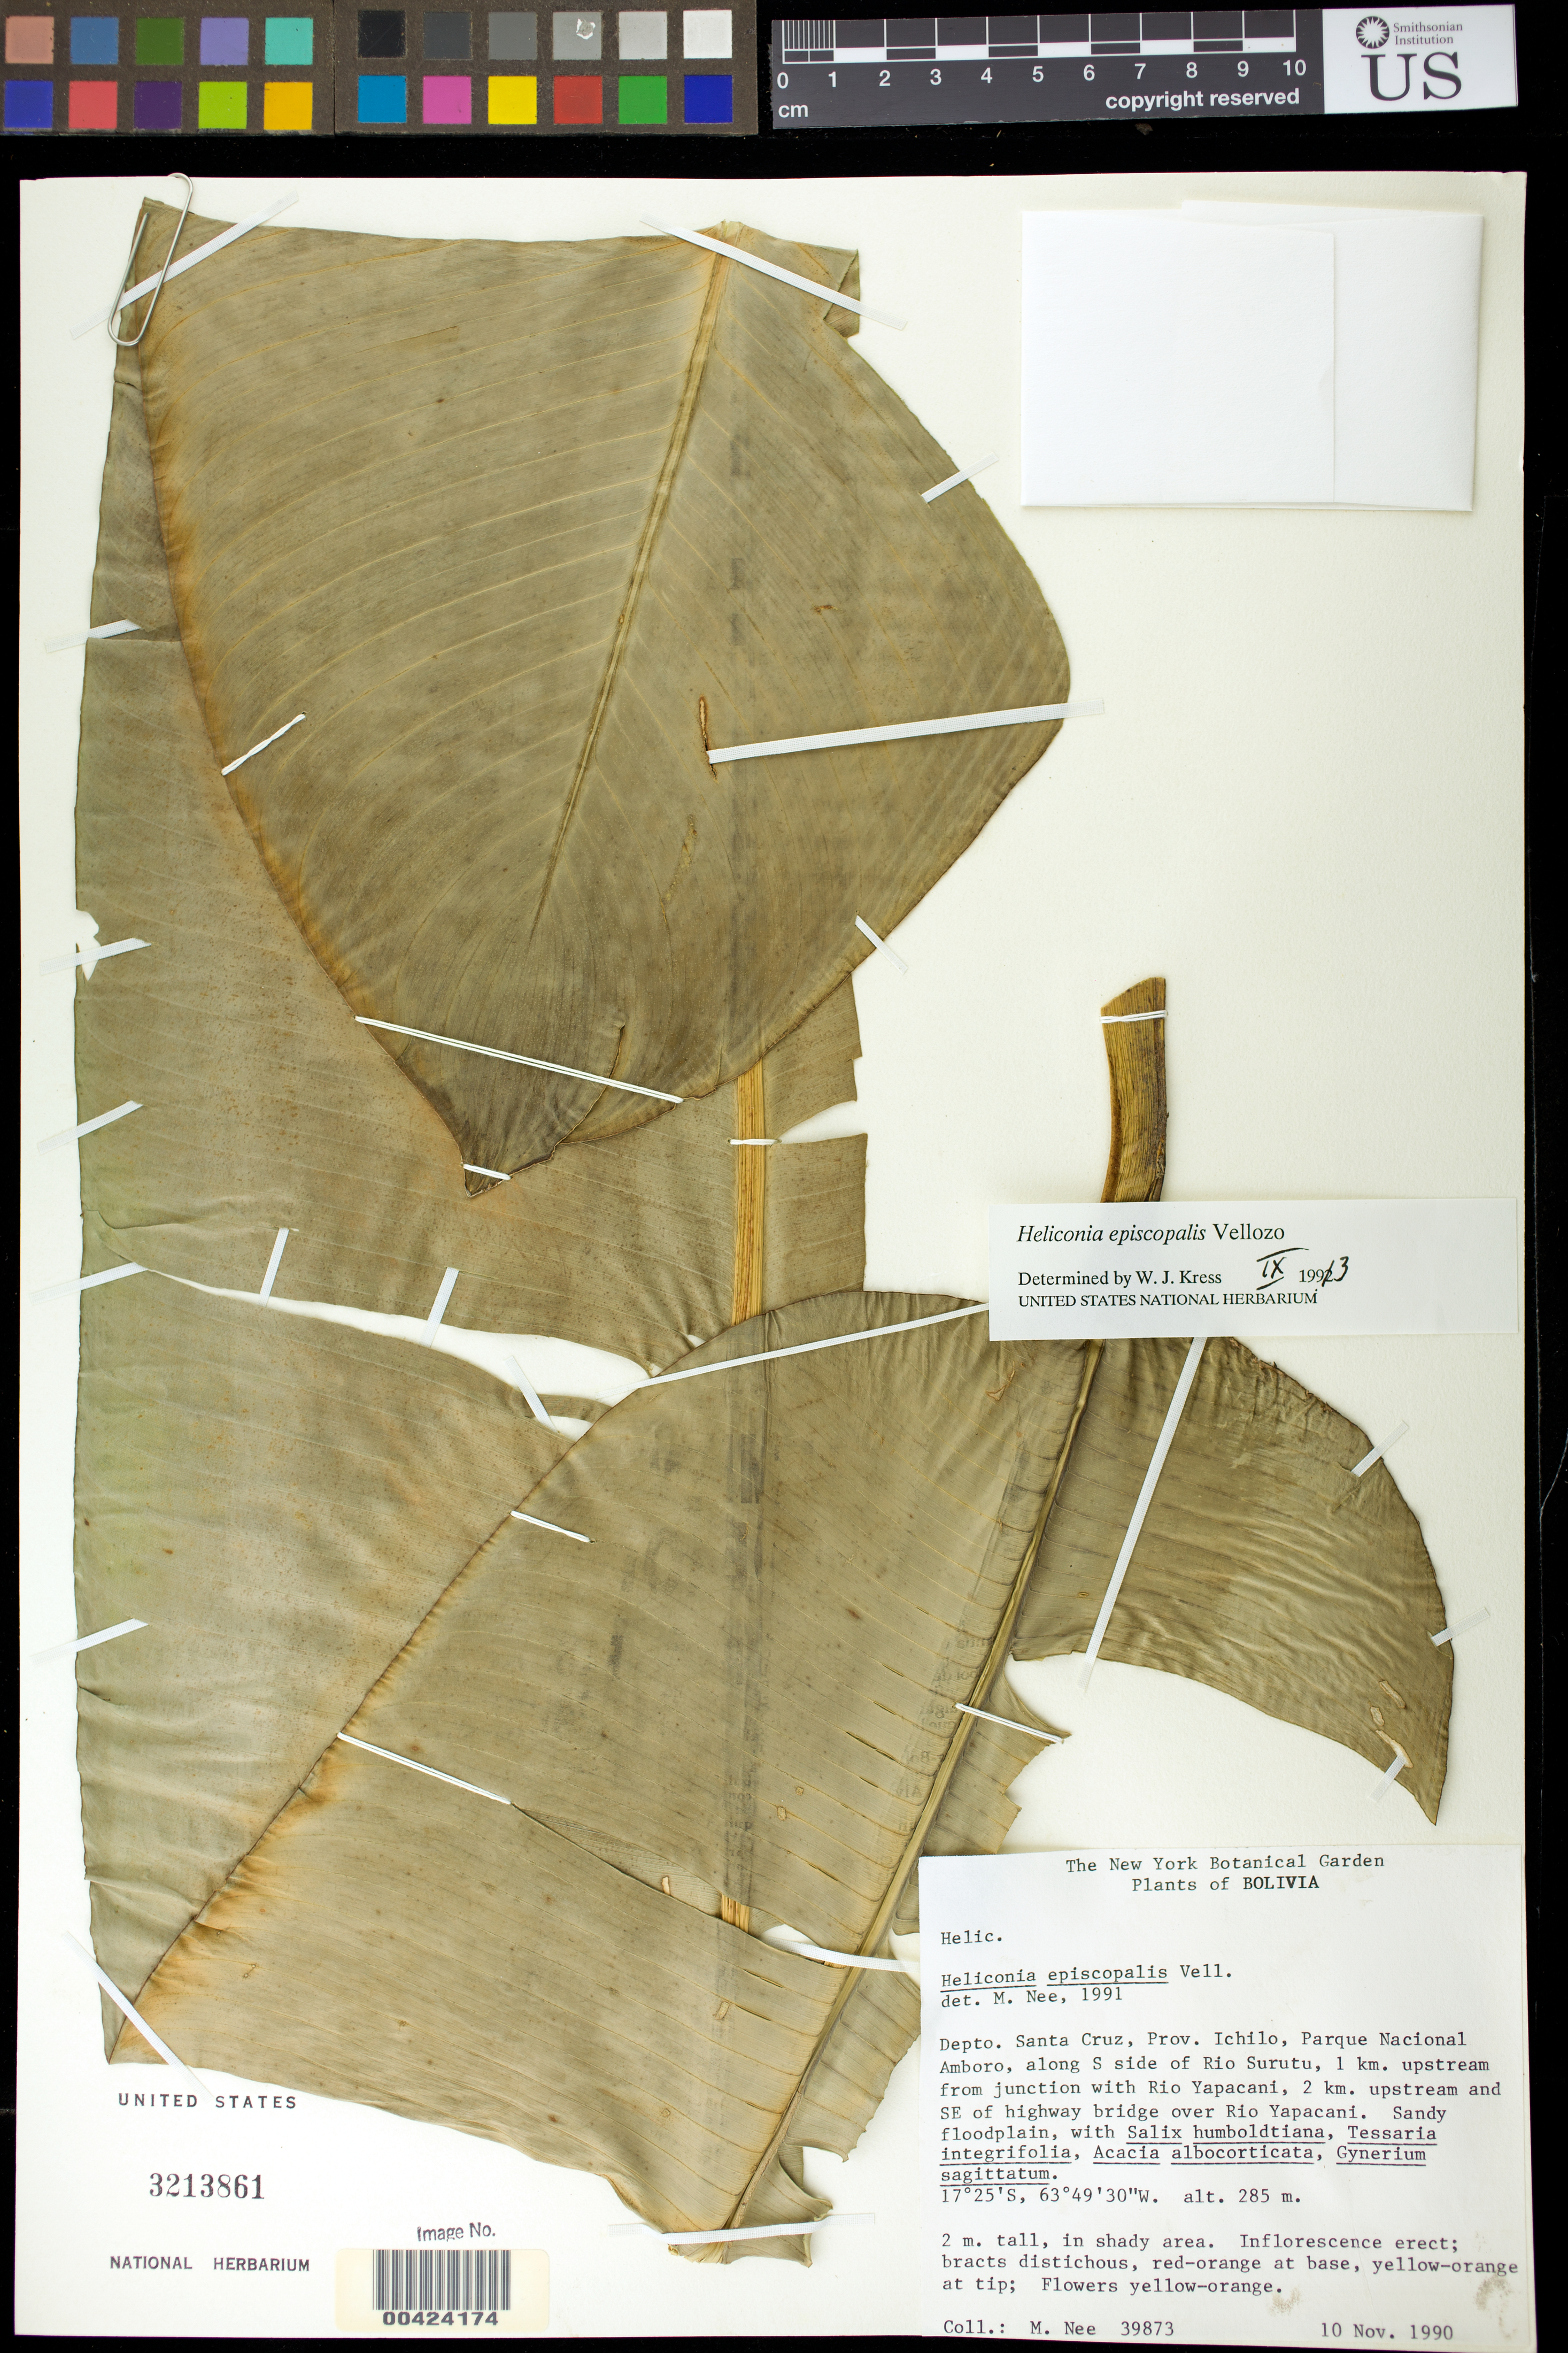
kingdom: Plantae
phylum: Tracheophyta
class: Liliopsida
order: Zingiberales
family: Heliconiaceae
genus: Heliconia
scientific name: Heliconia episcopalis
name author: Vell.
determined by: Kress, W. J., (US), Smithsonian Institution - National Museum of Natural History (UNITED STATES)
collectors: M. Nee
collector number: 39873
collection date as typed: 10 Nov 1990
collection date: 1990-11-10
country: Bolivia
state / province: Santa Cruz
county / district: Ichilo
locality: Parque Nacional Amboro, S side of Rio Surutu, 1 km upstream from junct. with Rio Yapacani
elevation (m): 285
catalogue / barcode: US 3213861